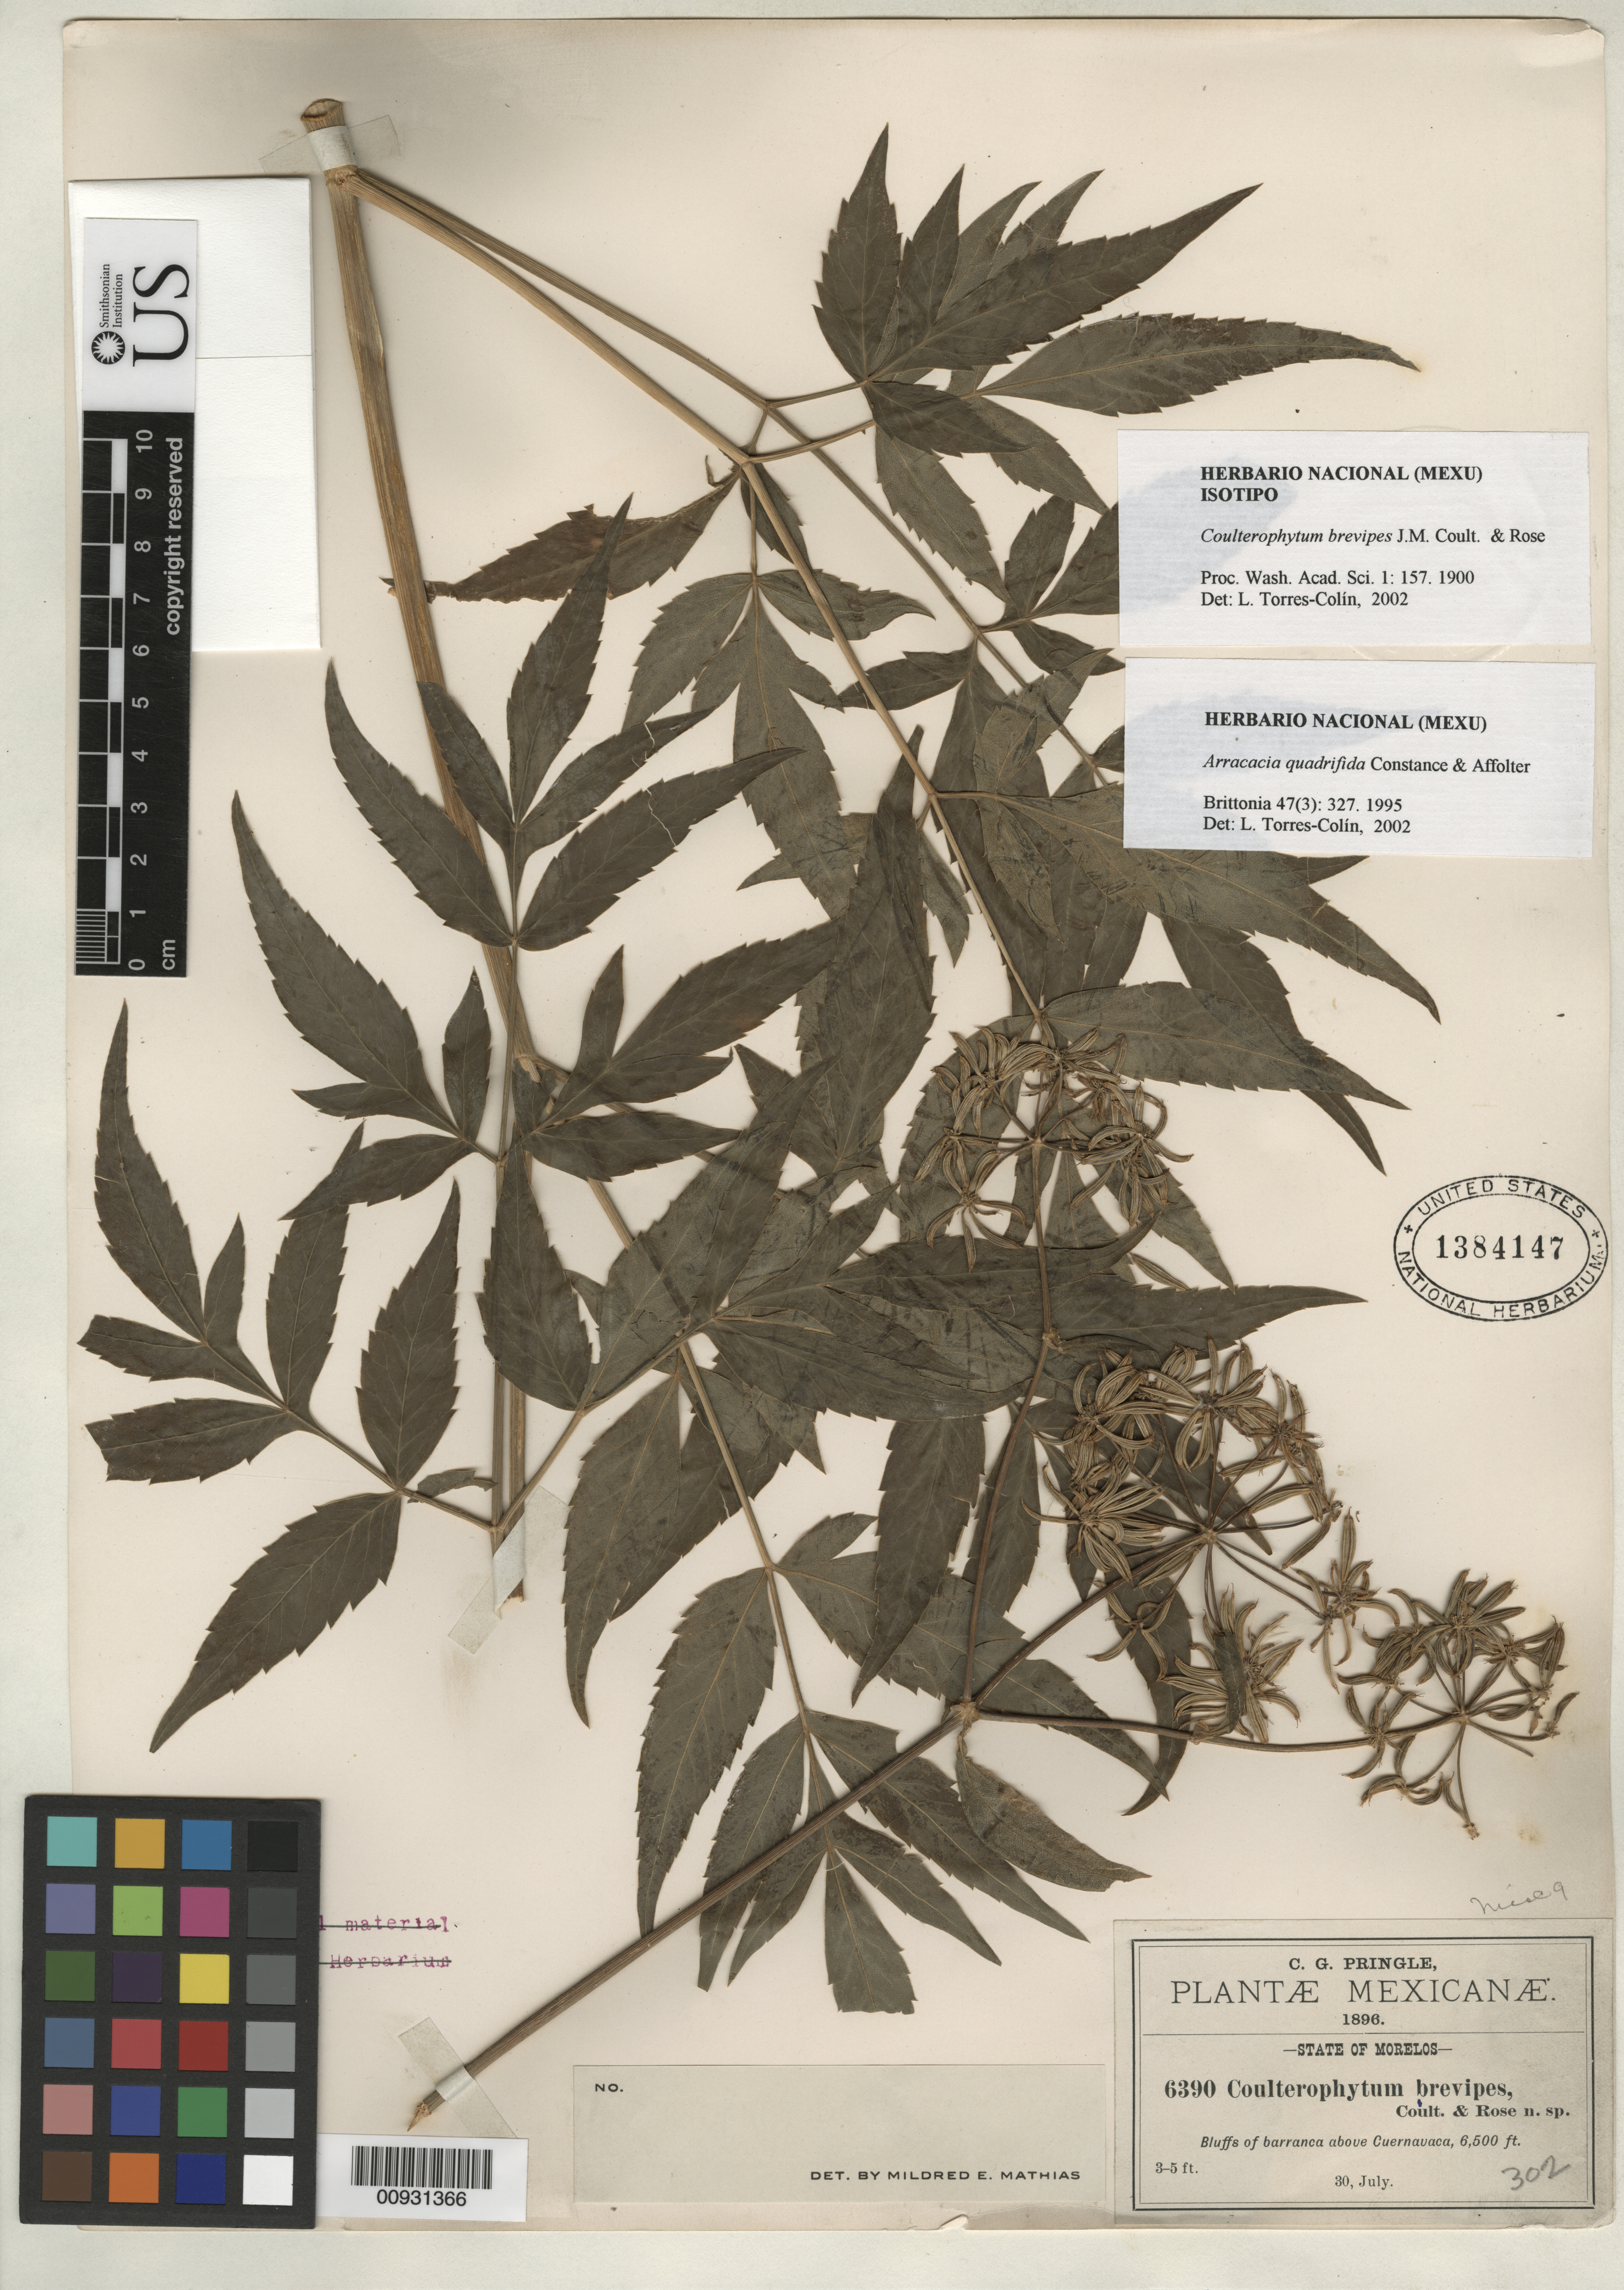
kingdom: Plantae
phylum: Tracheophyta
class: Magnoliopsida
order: Apiales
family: Apiaceae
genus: Coulterophytum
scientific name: Coulterophytum brevipes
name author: J.M. Coult. & Rose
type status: Isotype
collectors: C. G. Pringle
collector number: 6390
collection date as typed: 30 Jul 1896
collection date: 1896-07-30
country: Mexico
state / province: Morelos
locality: Bluffs of Barranca above Cuernavaca.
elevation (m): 1981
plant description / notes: Also a type of Arracacia quadrifida L. Constance & J.M. Affolter, nom. nov.; Replacement name for Coulterophytum brevipes Coulter & Rose, non Arracacia brevipes Coulter & Rose.; Also a type of Coulterophytum brevipes Coulter & Rose.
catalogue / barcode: US 1384147